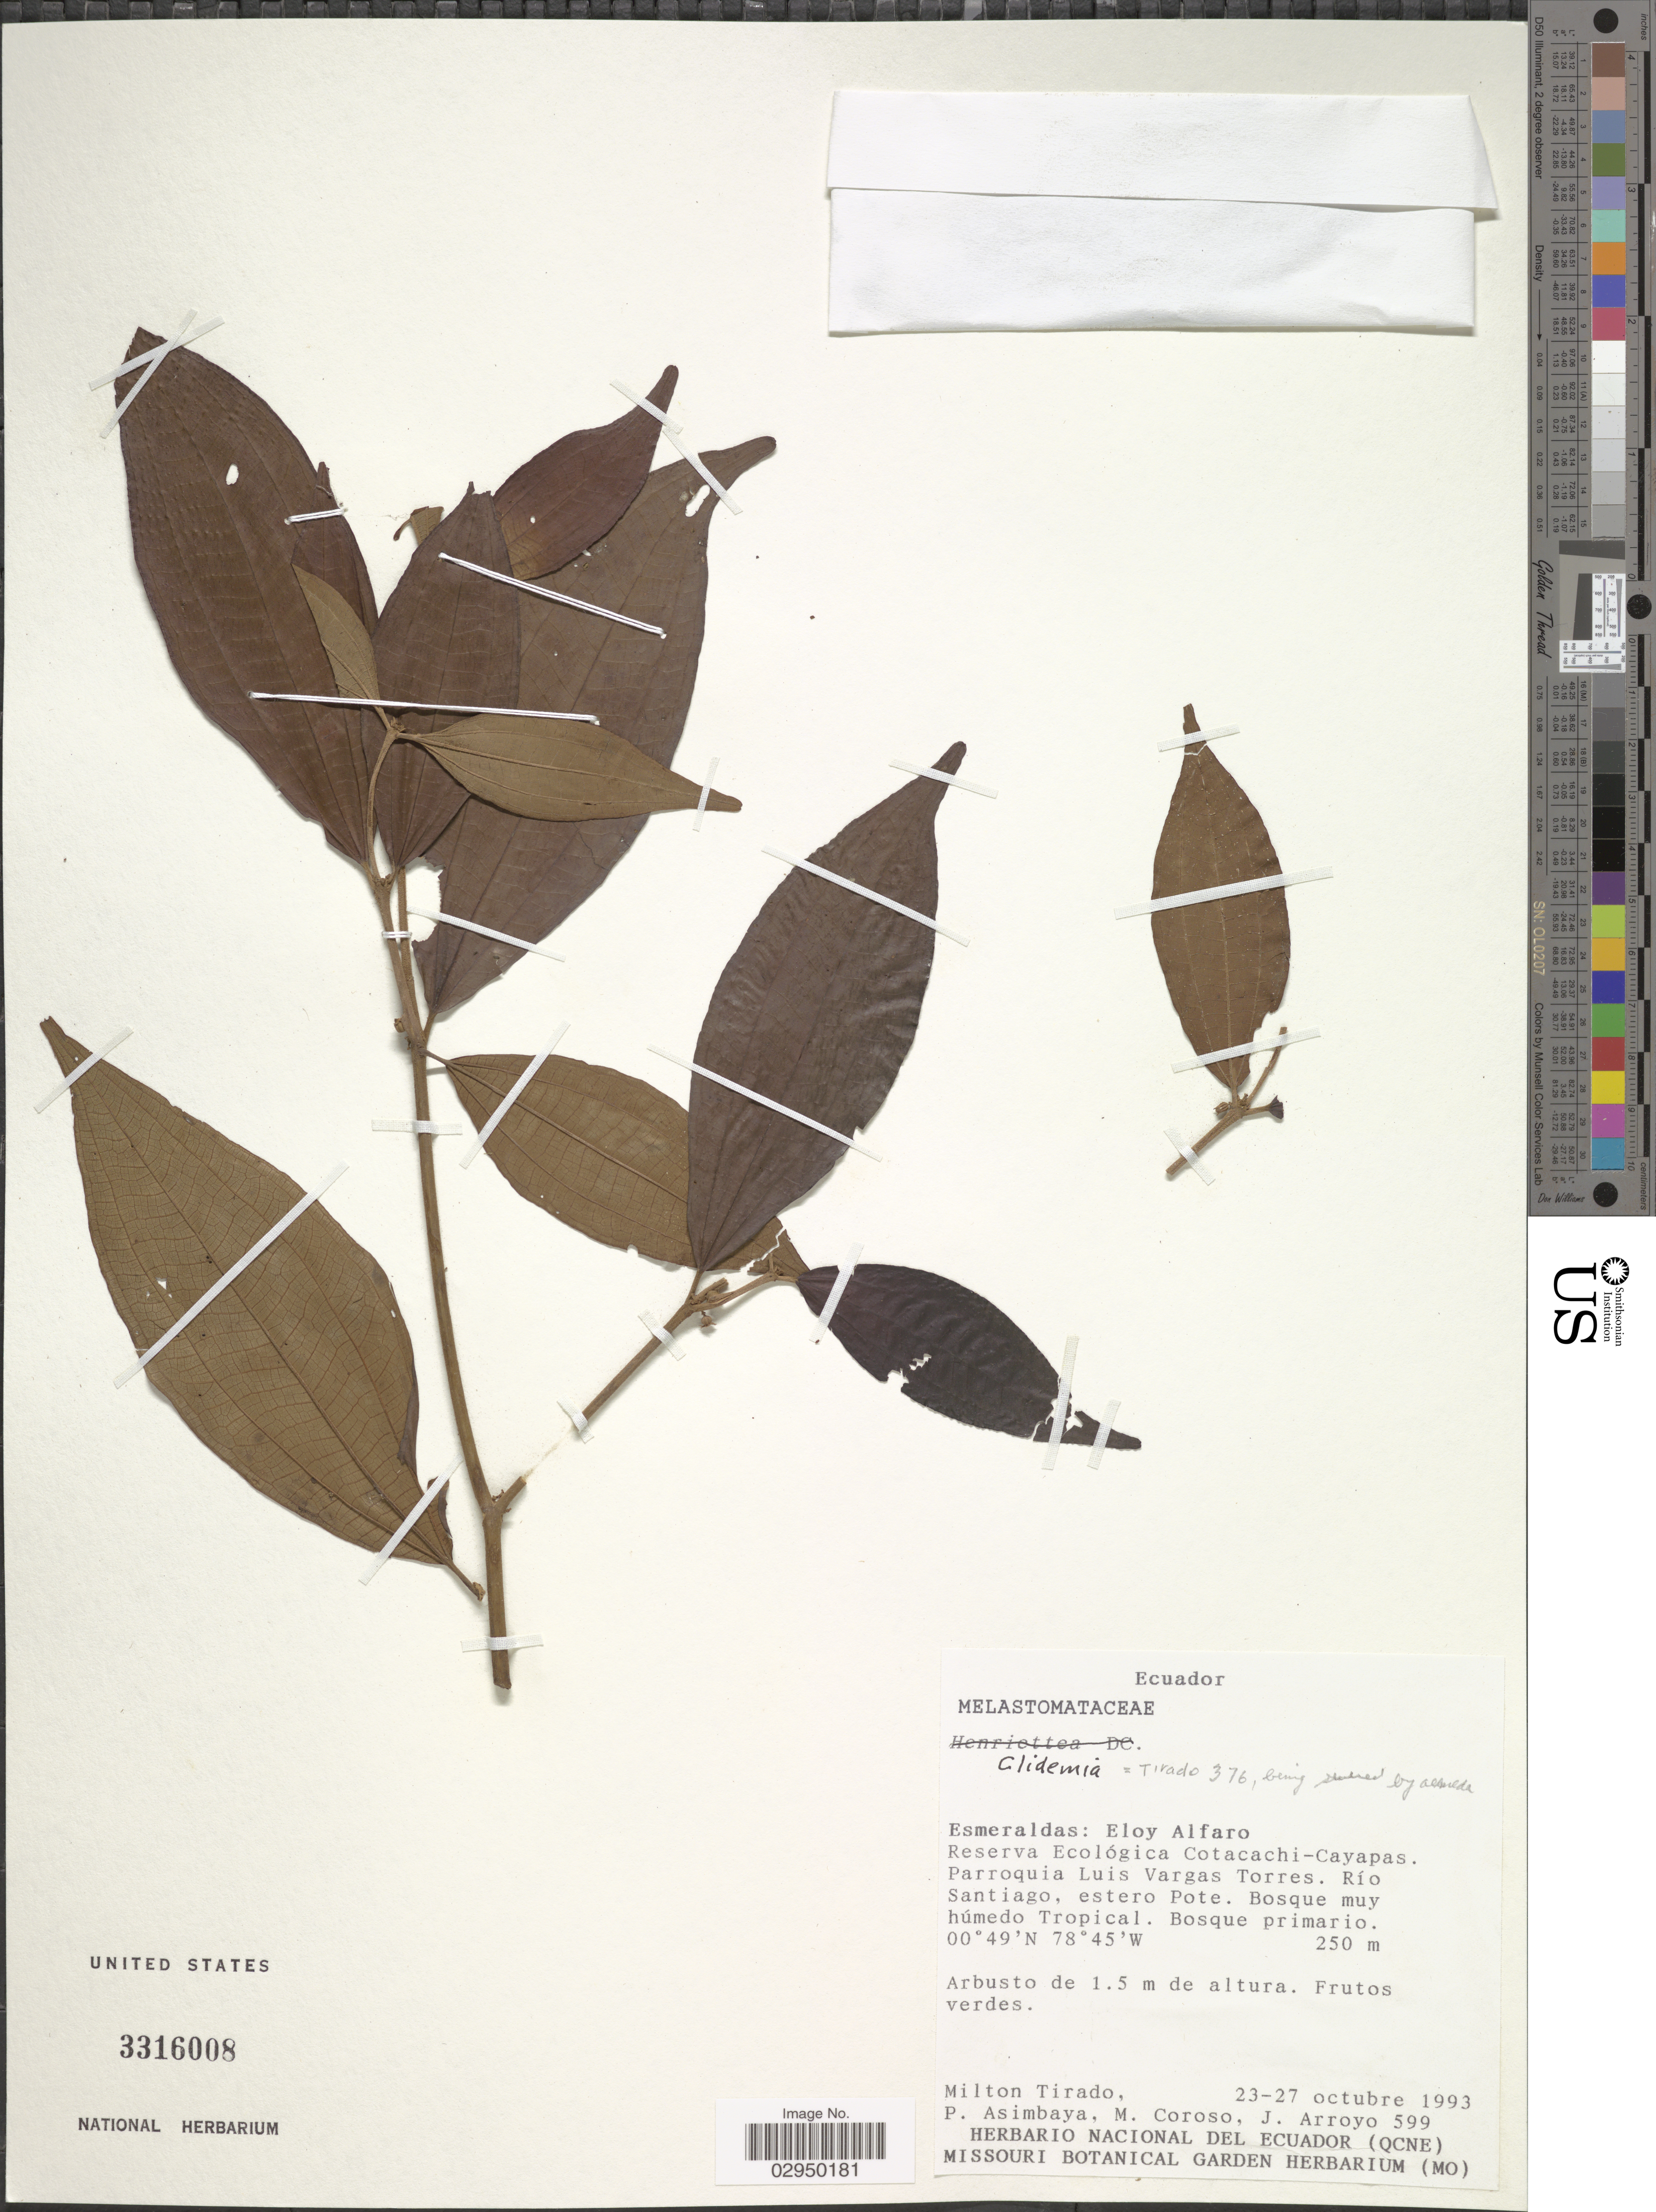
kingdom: Plantae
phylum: Tracheophyta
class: Magnoliopsida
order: Myrtales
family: Melastomataceae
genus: Clidemia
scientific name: Clidemia sp.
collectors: M. Tirado, P. Asimbaya, M. Coroso & J. Arroyo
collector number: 599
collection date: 1993-10-23/1993-10-27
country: Ecuador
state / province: Esmeraldas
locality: Eloy Alfaro. Reserva Ecológica Cotacachi-Cayapas. Parroquia Luis Vargas Torres. Río Santiago, estero Pote.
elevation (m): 250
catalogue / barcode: US 3316008